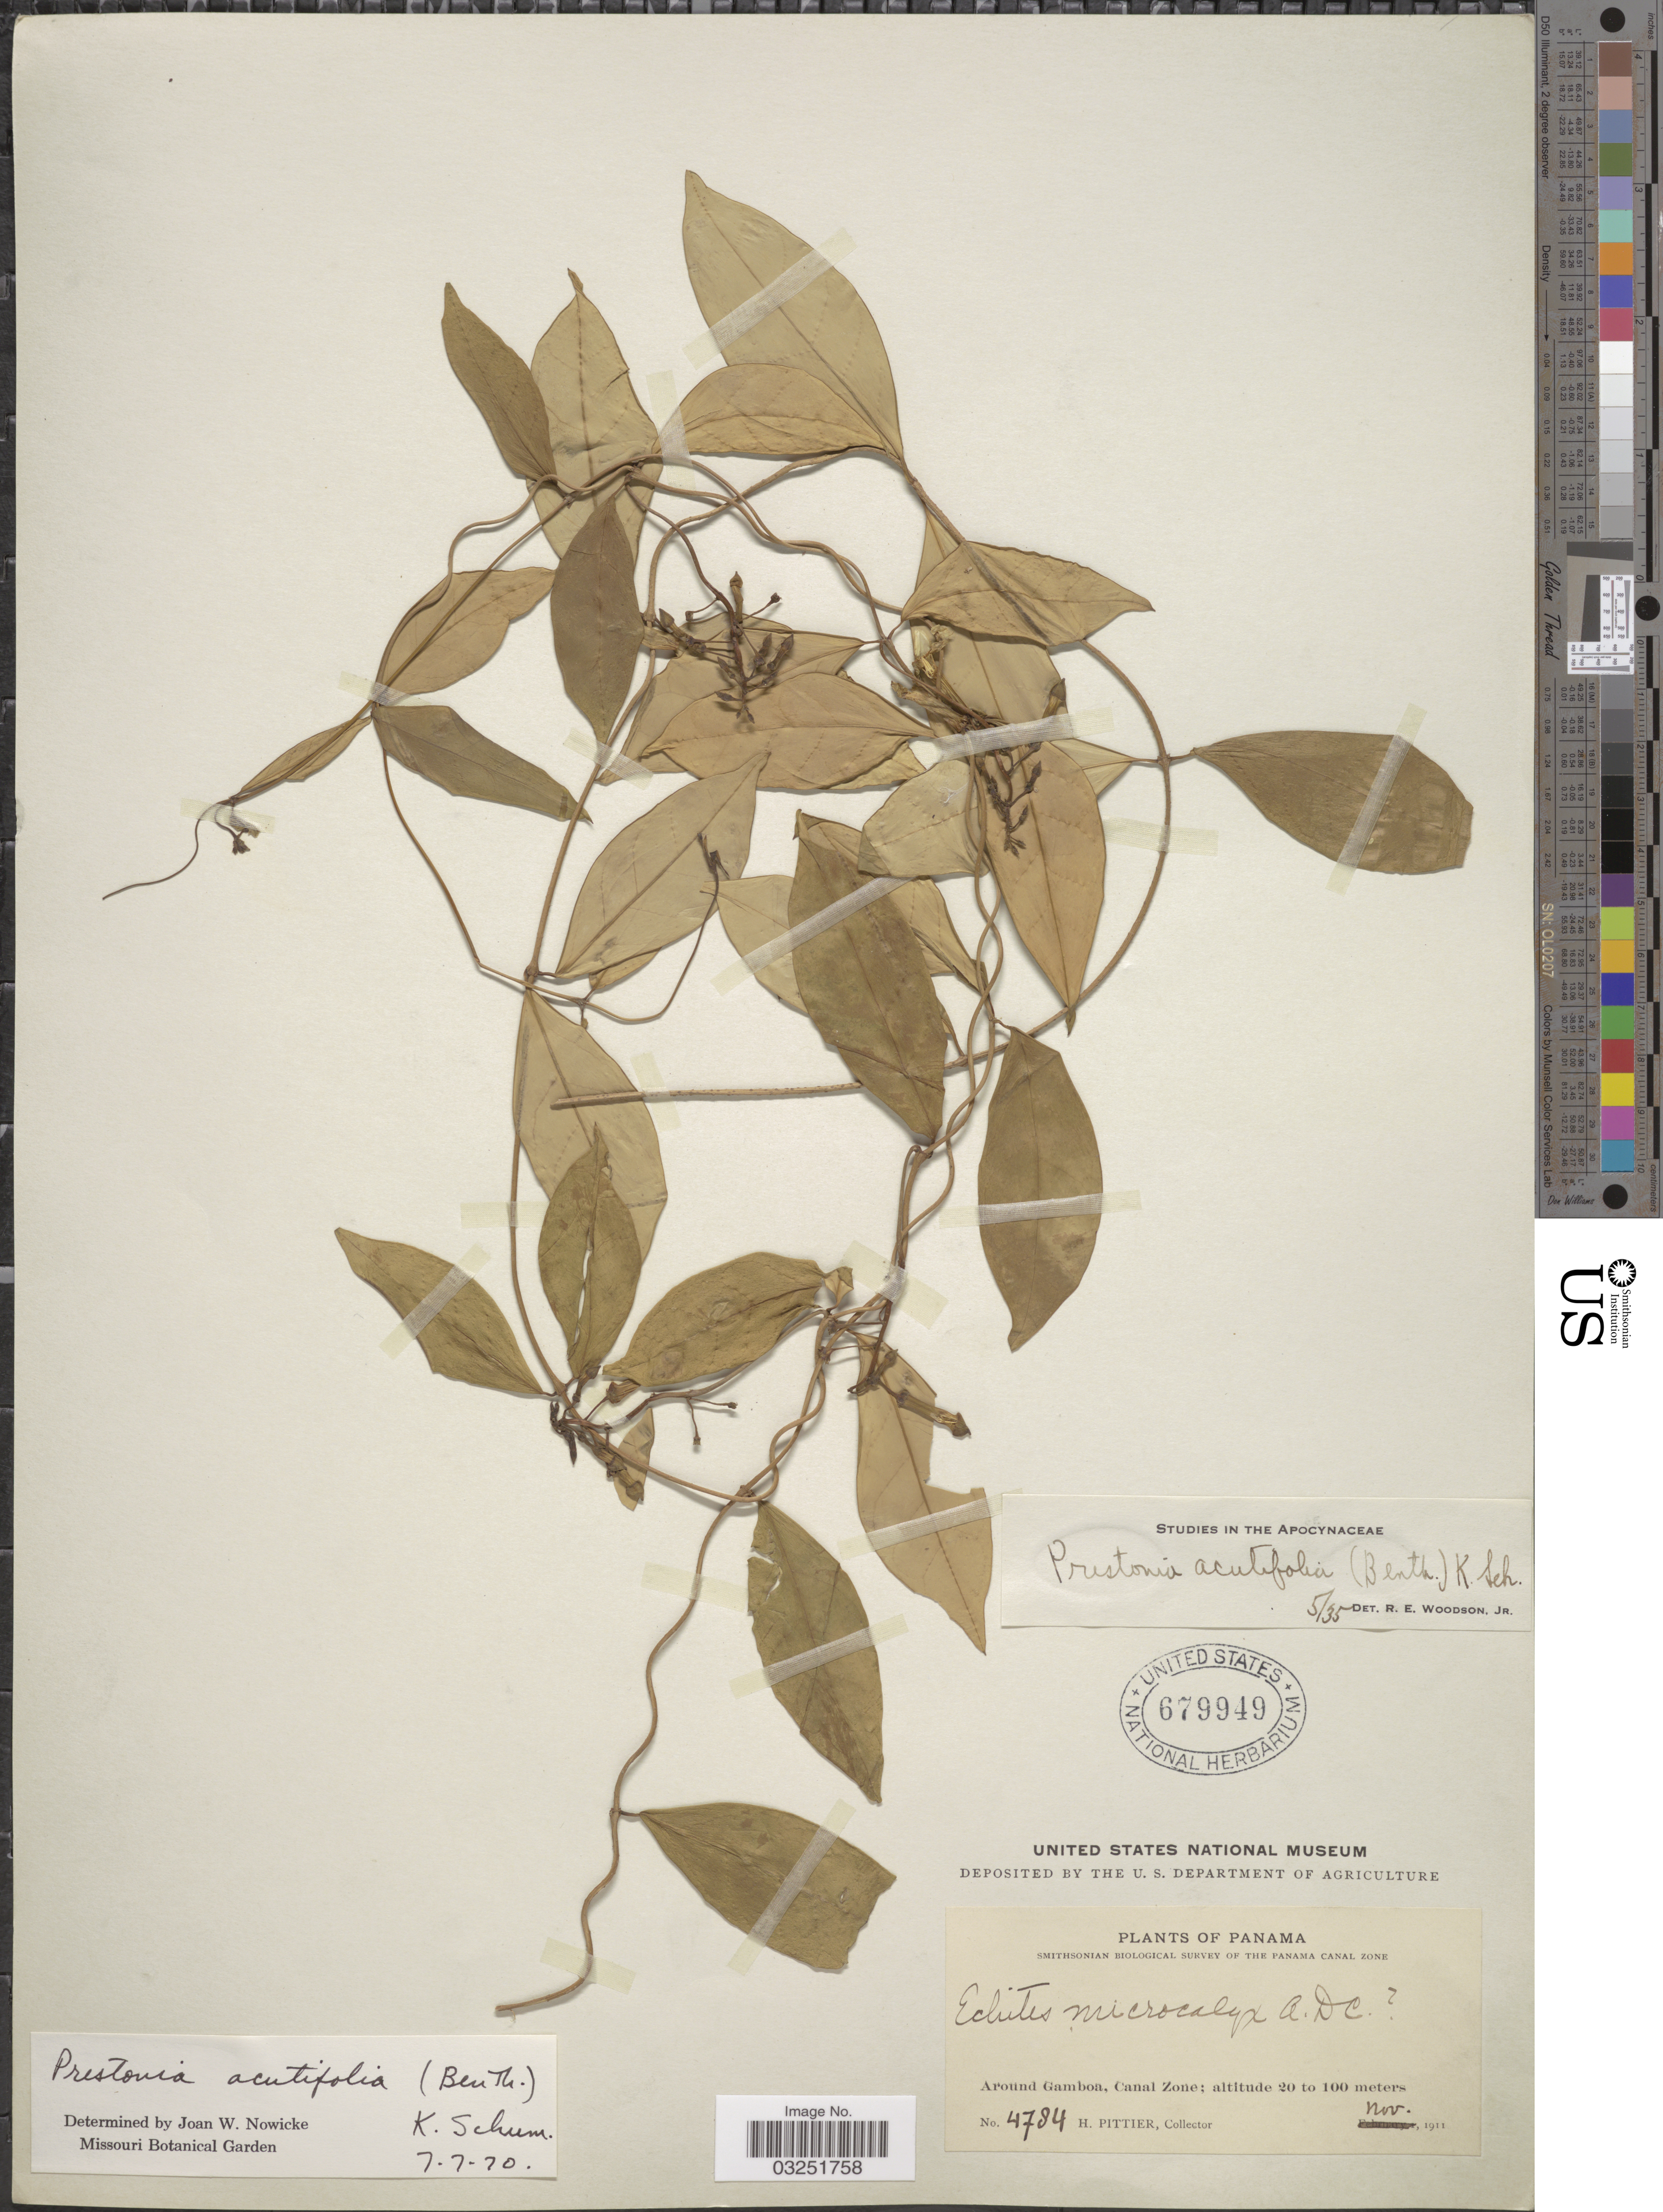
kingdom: Plantae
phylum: Tracheophyta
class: Magnoliopsida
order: Gentianales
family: Apocynaceae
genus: Prestonia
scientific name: Prestonia acutifolia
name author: (Benth. & Müll. Arg.) K. Schum.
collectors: H. F. Pittier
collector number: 4784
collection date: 1911-11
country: Panama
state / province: Colón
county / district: Canal Zone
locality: The Panama Canal Zone, Around Gamboa, Canal Zone.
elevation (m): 20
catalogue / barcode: US 679949